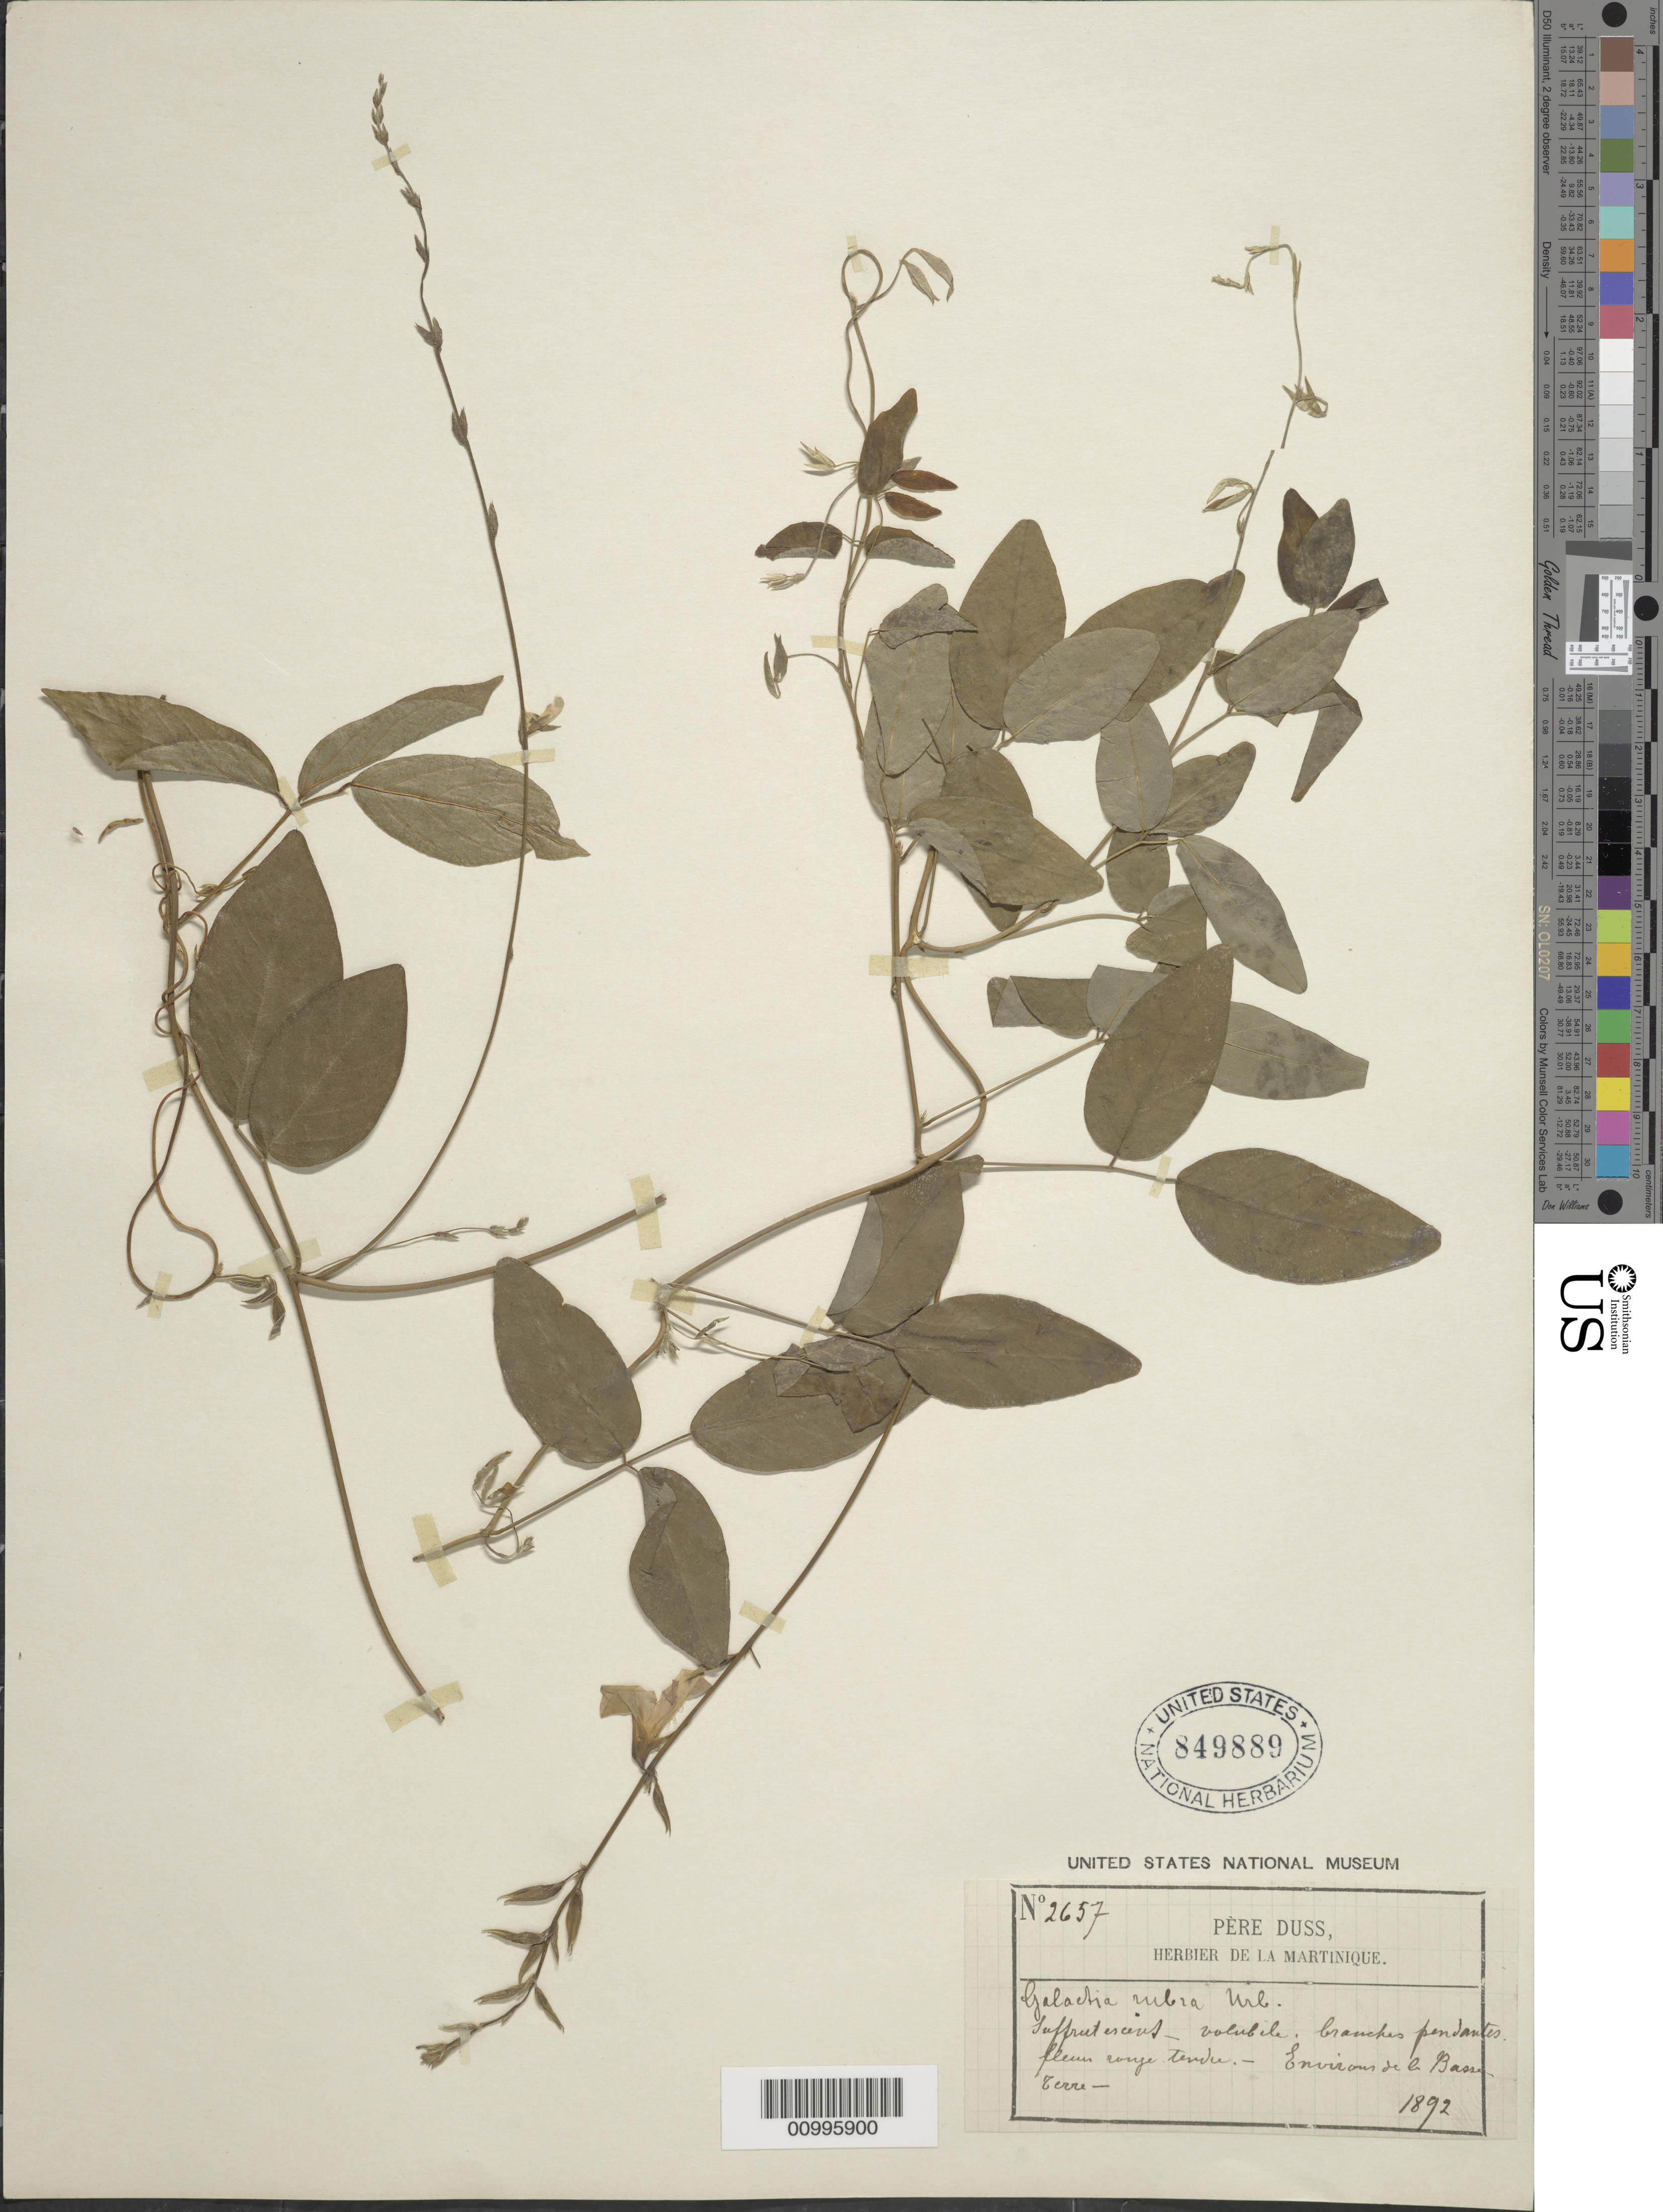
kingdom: Plantae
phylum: Tracheophyta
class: Magnoliopsida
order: Fabales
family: Fabaceae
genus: Galactia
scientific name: Galactia rubra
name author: (Jacq.) Urb.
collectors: Père Duss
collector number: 2657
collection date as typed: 1892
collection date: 1892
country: Martinique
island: Martinique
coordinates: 0 N, 0 E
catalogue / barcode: US 849889